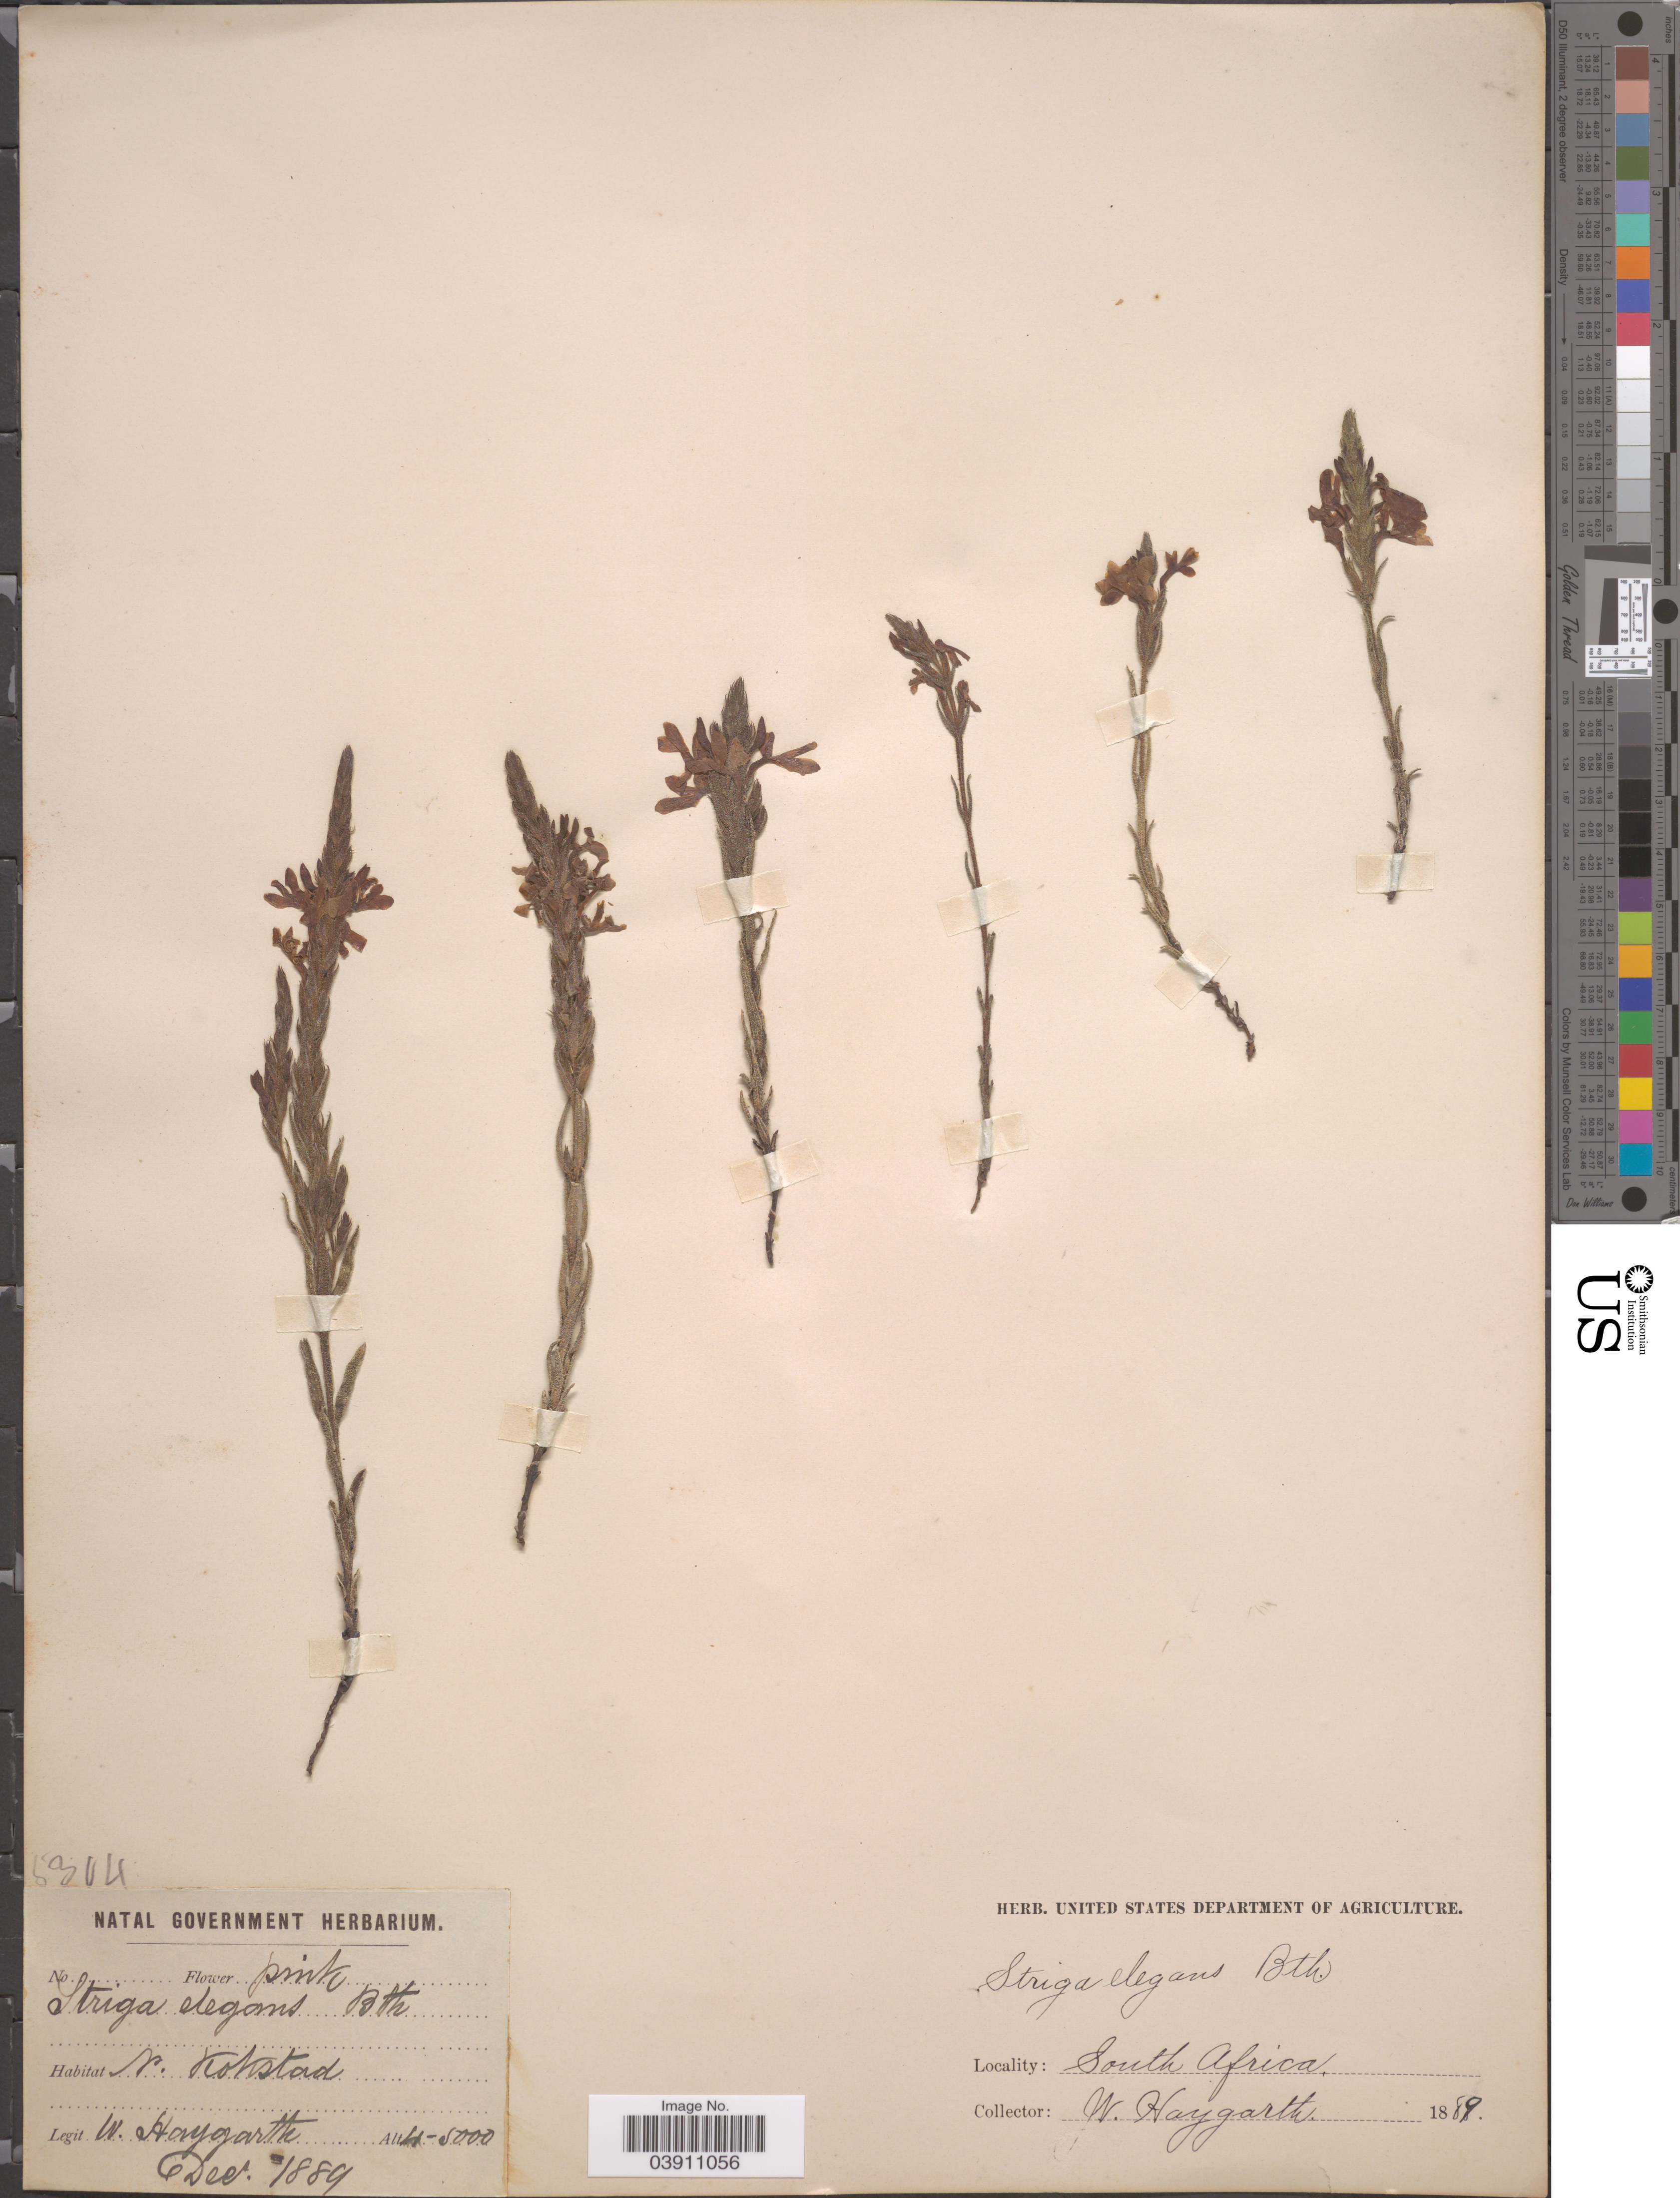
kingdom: Plantae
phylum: Tracheophyta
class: Magnoliopsida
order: Lamiales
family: Orobanchaceae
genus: Striga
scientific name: Striga elegans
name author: Benth.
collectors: W. Haygarth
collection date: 1889-12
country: South Africa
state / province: KwaZulu-Natal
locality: N. Kokstad.